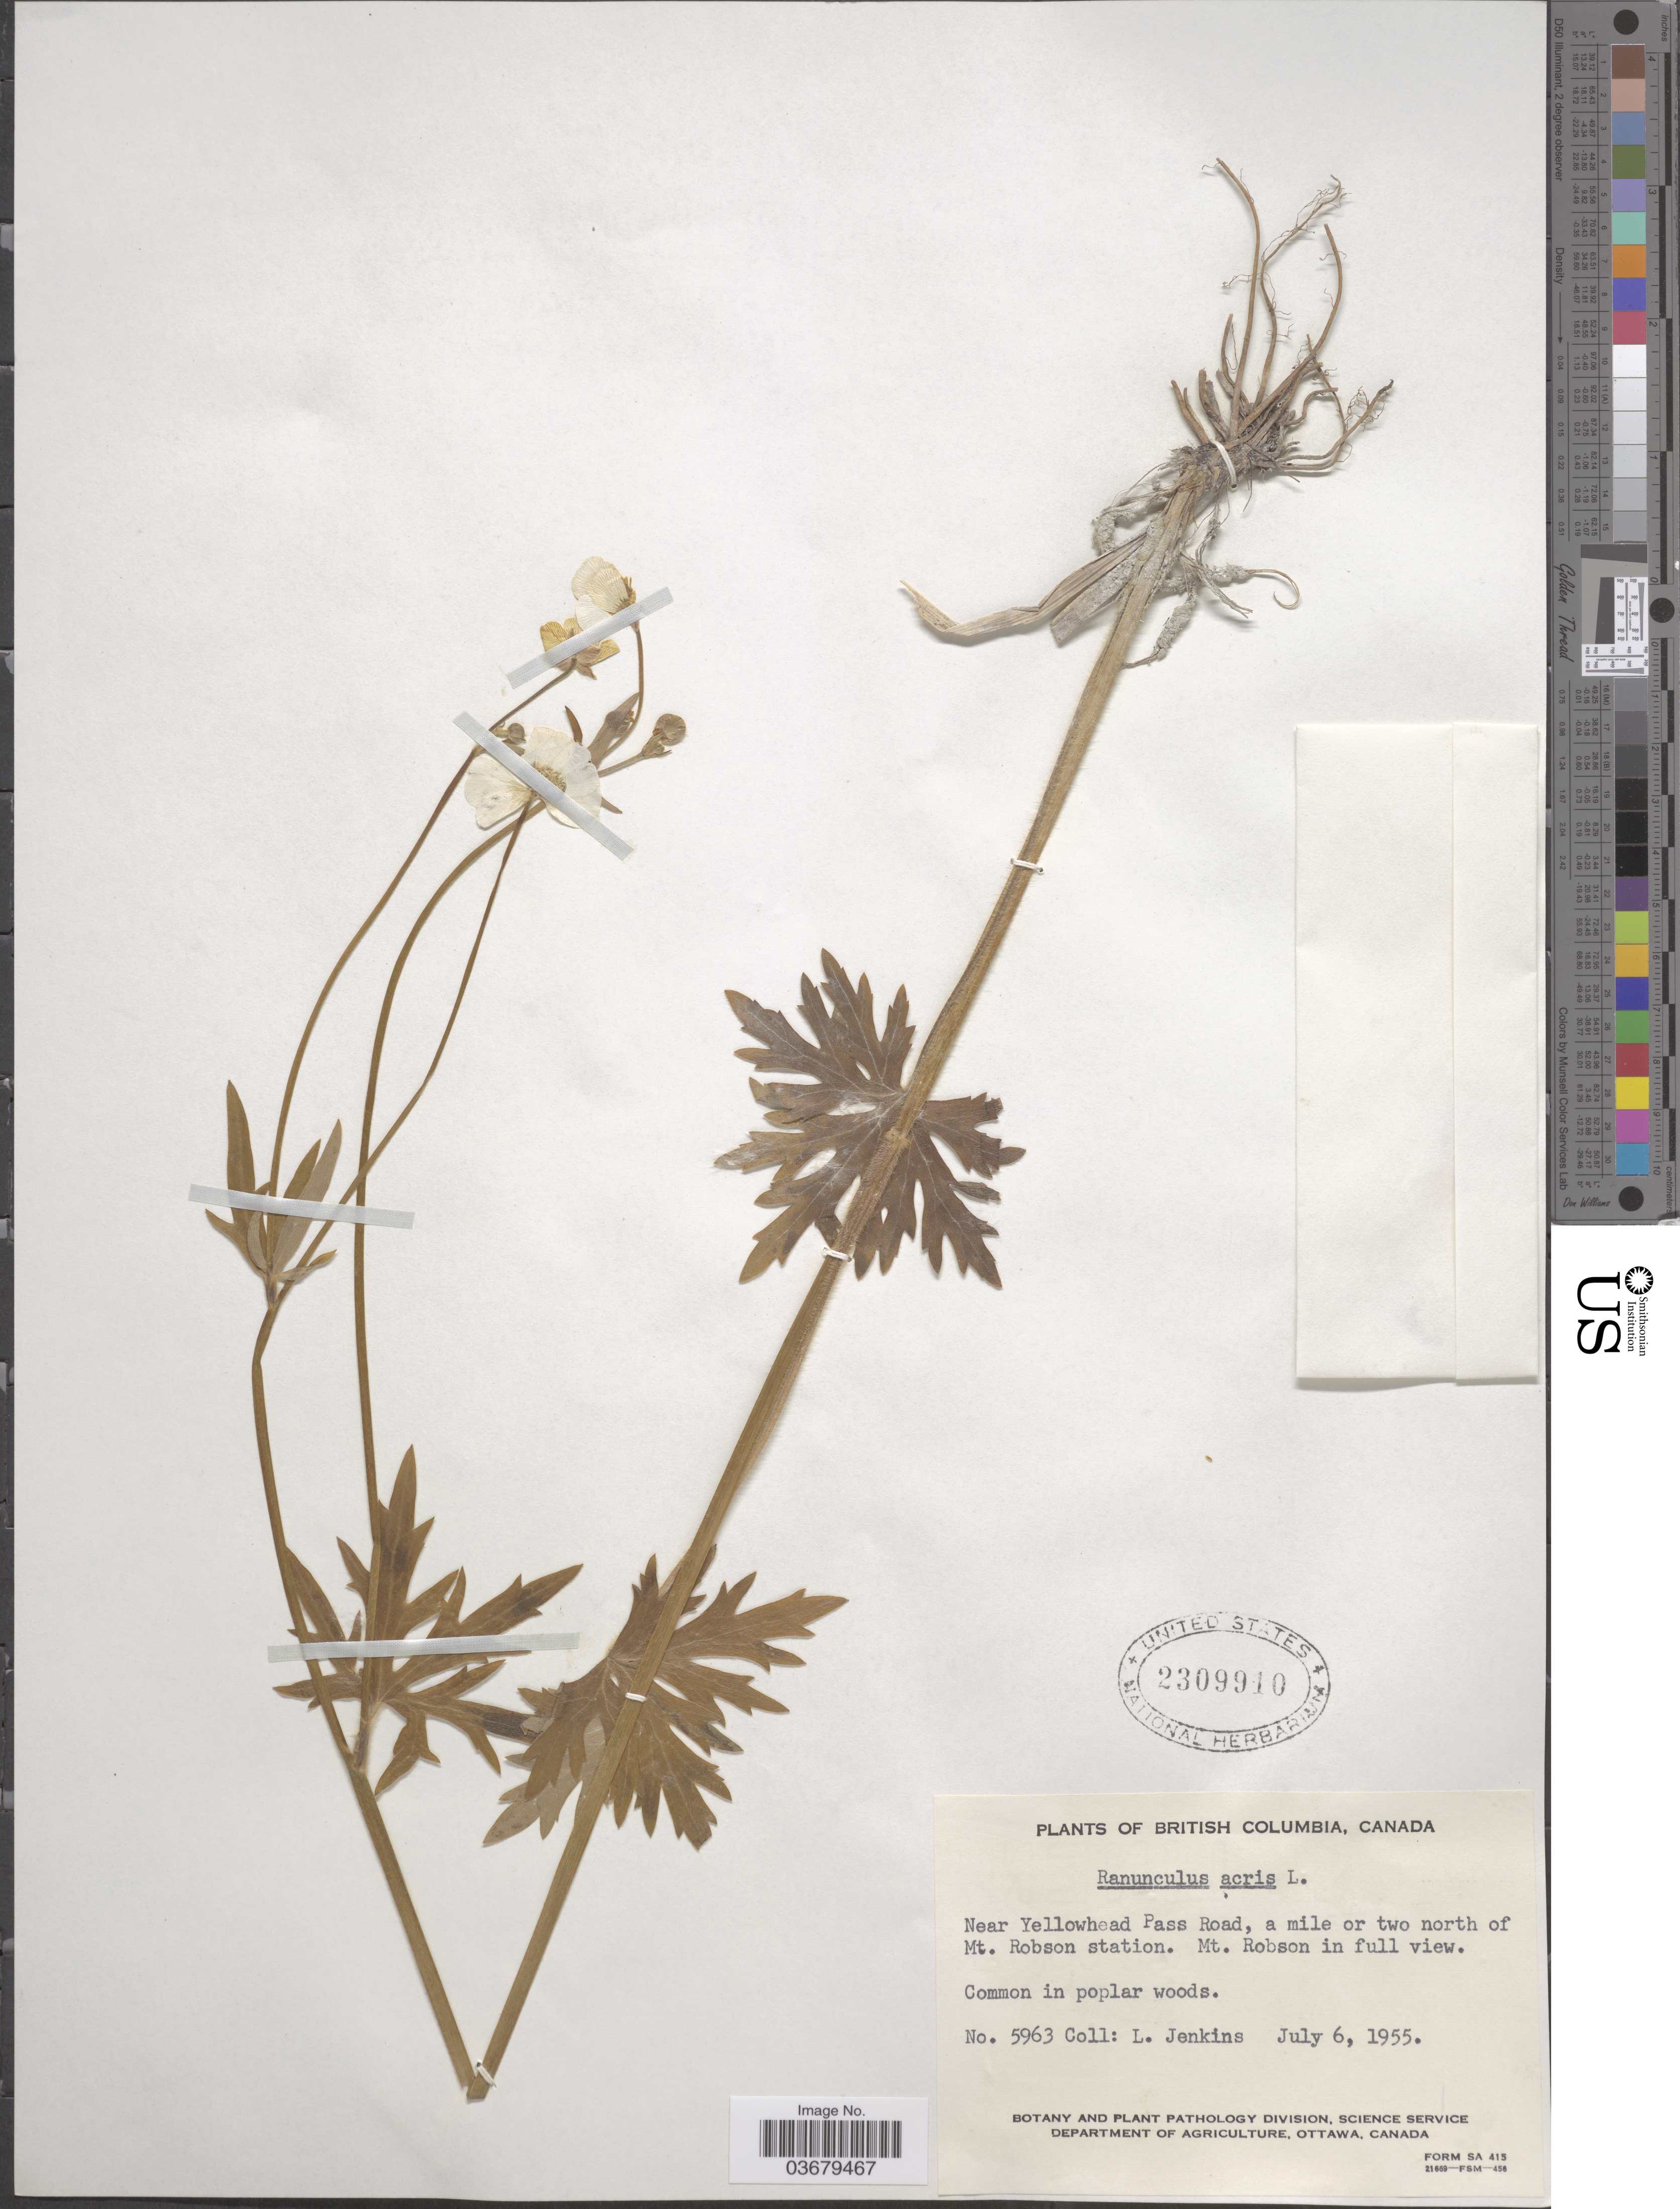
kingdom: Plantae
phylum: Tracheophyta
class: Magnoliopsida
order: Ranunculales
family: Ranunculaceae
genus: Ranunculus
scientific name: Ranunculus acris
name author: L.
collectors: L. Jenkins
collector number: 5963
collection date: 1955-07-06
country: Canada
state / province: British Columbia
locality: Near Yellowhead Pass Road, a mile or two north of Mt. Robson station. Mt. Robson in full view.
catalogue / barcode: US 2309910